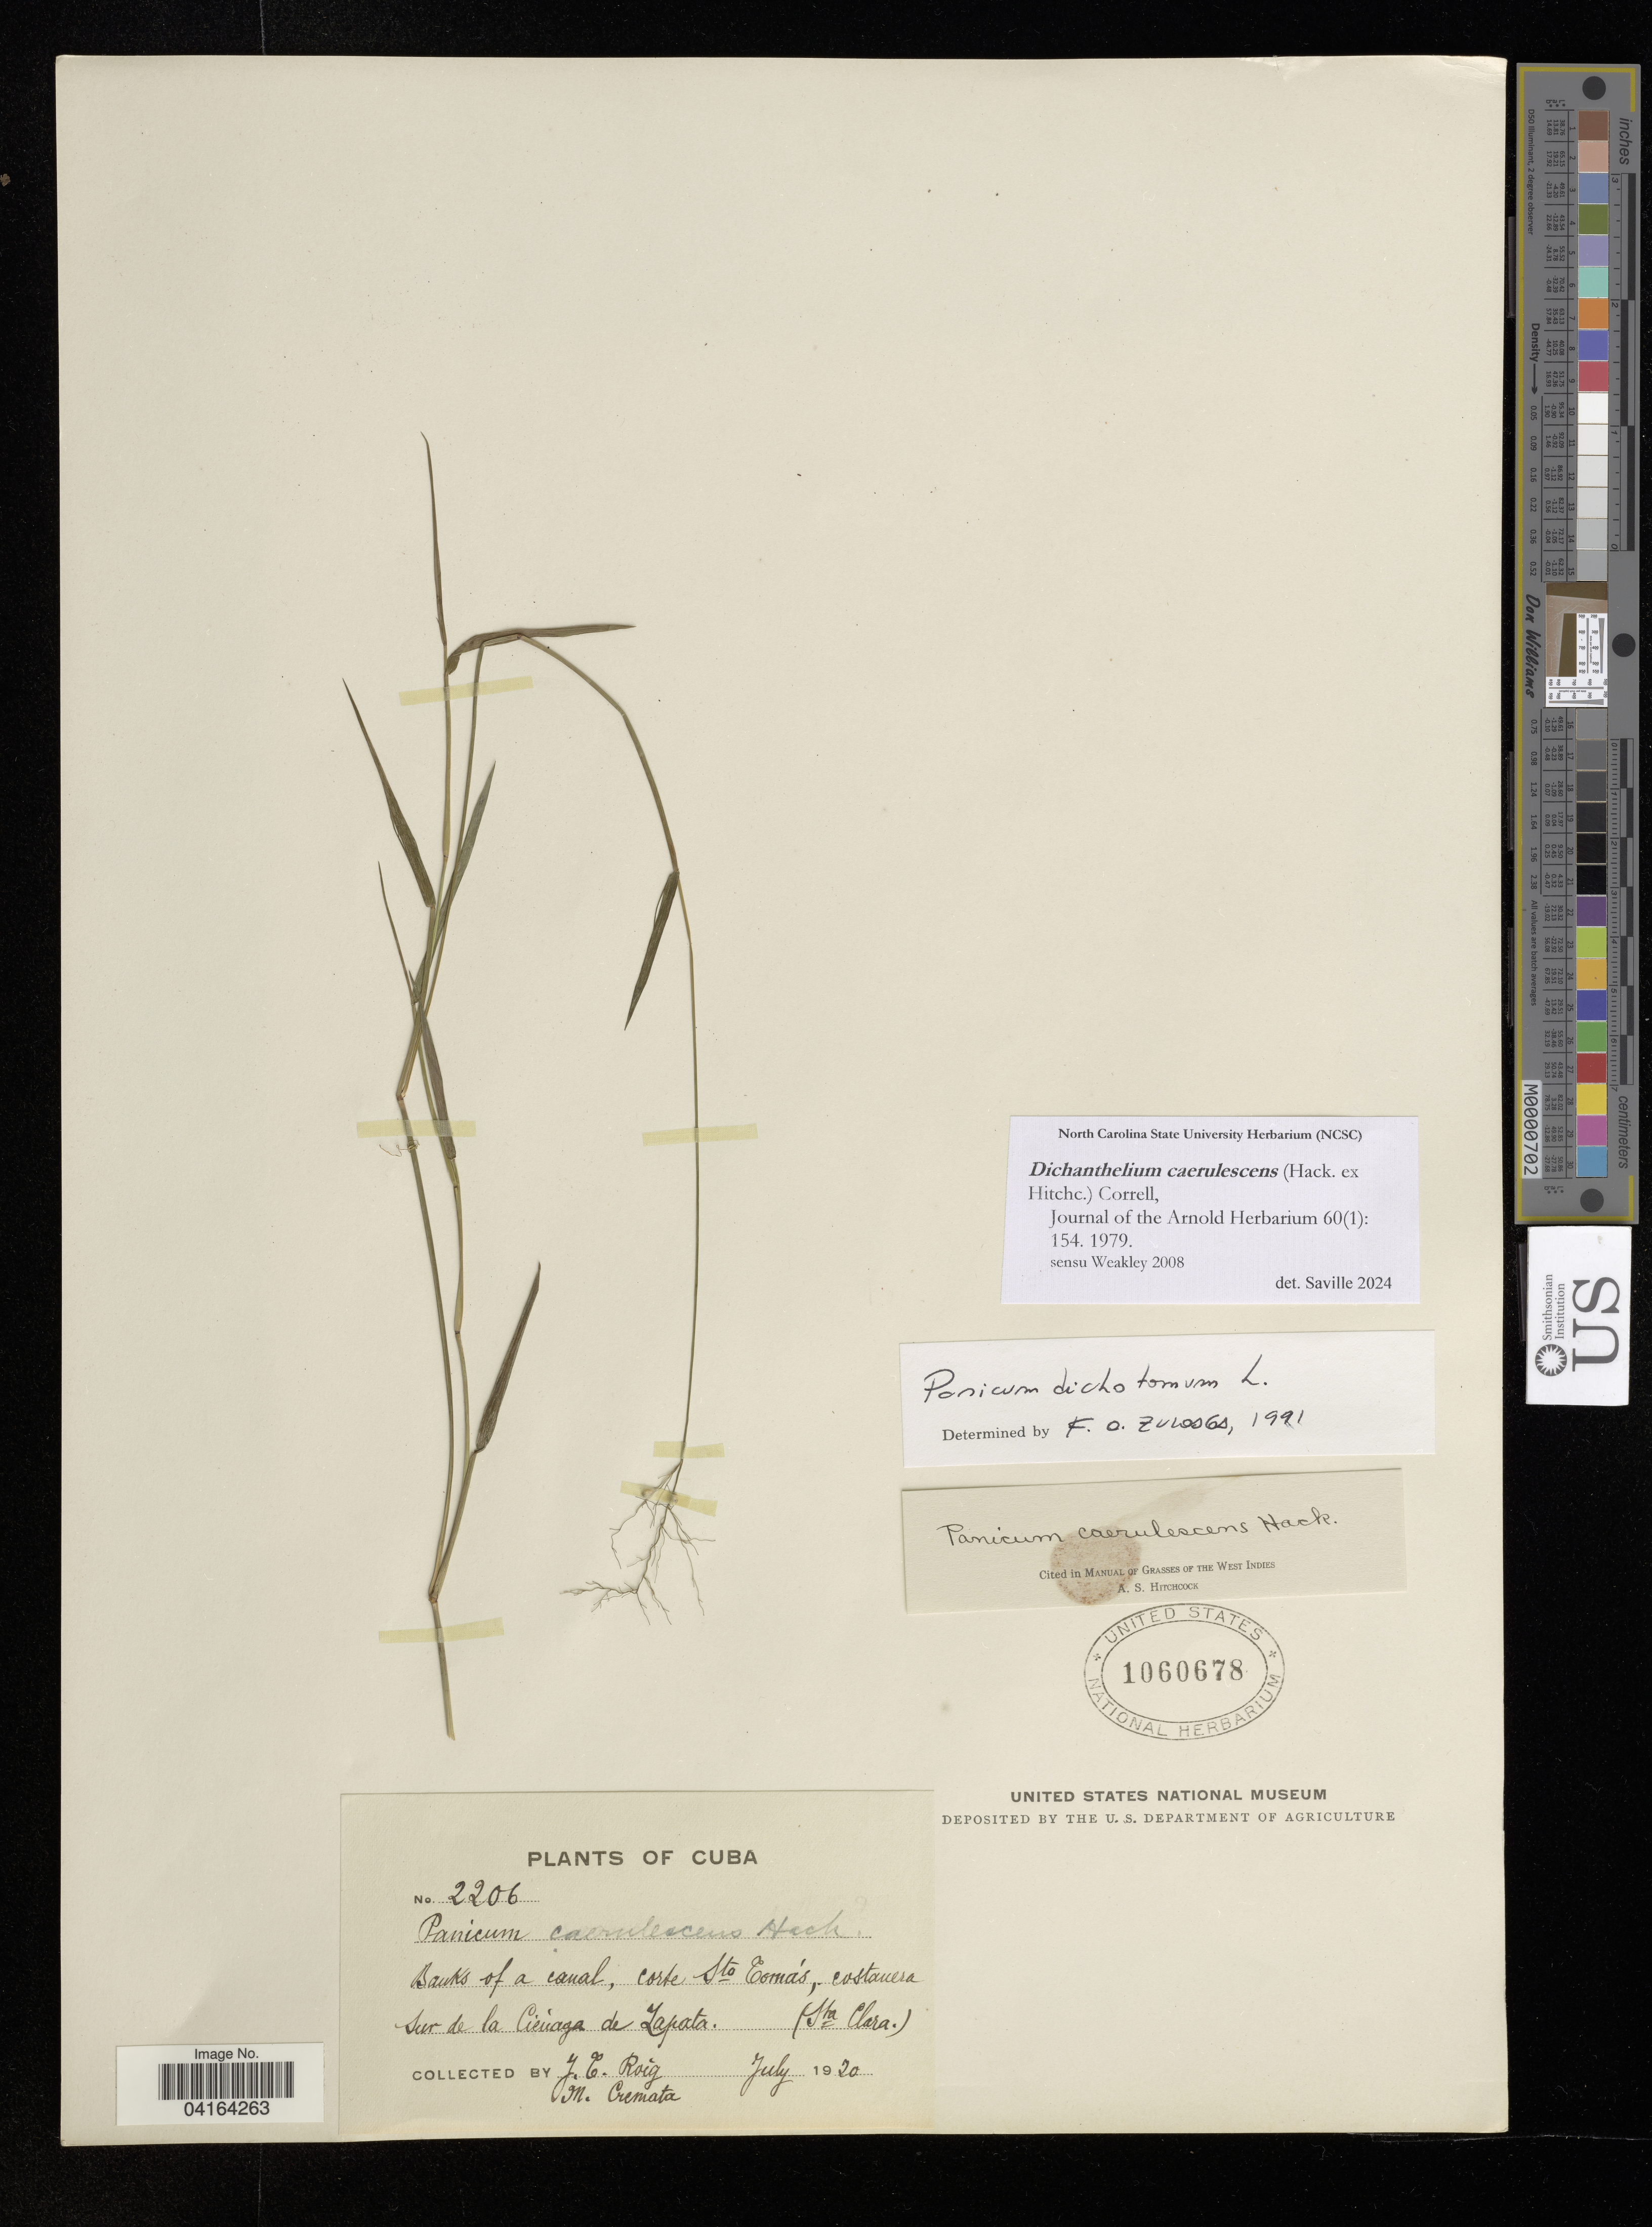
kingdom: Plantae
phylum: Tracheophyta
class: Liliopsida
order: Poales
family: Poaceae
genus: Dichanthelium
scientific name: Dichanthelium caerulescens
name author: (Hack. ex Hitchc.) Correll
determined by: Saville, A. C., (NCSC), North Carolina State University (UNITED STATES)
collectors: J. Roig & M. Cremata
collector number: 2206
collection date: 1920-07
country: Cuba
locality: Banks of a canal, corte Sto Comás, enstanera sur de la Cienaga de Zapata. (Sta Clara.).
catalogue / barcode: US 1060678